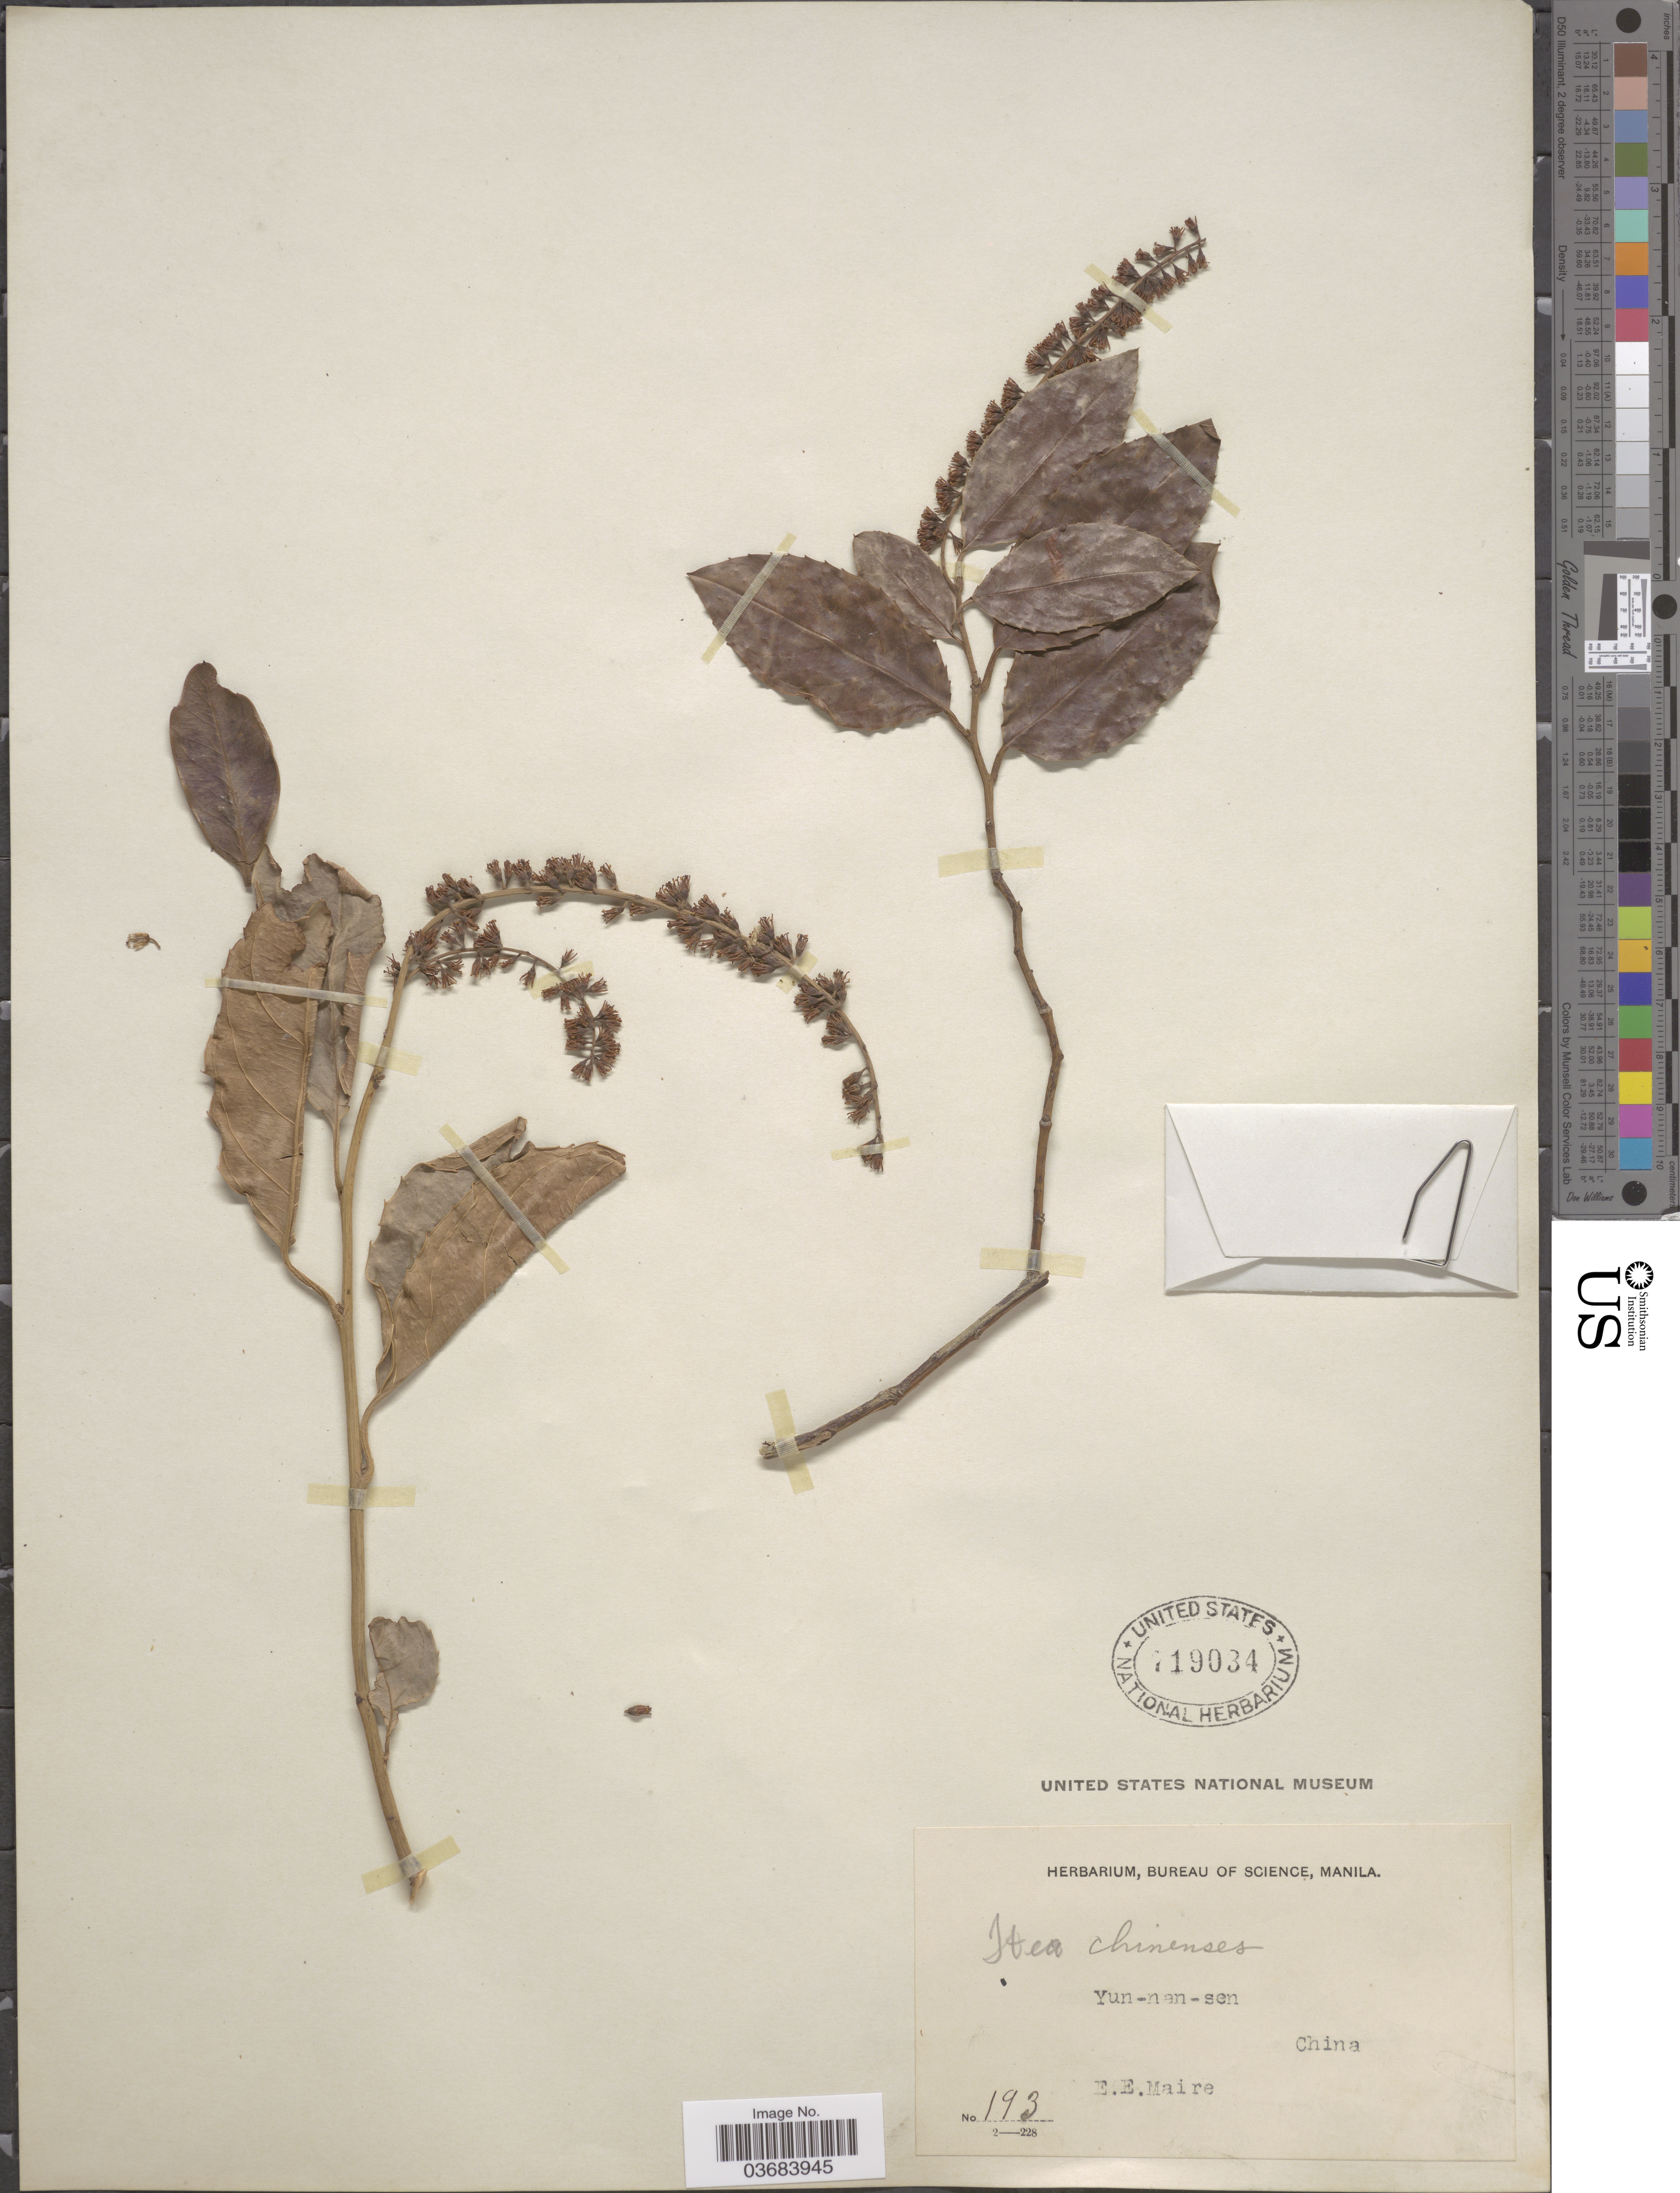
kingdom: Plantae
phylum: Tracheophyta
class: Magnoliopsida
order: Saxifragales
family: Iteaceae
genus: Itea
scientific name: Itea chinensis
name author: W. Hook. & H.J. Arn.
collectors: E. E. Maire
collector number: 193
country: China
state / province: Yunnan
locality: Yun-nan-sen.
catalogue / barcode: US 719034